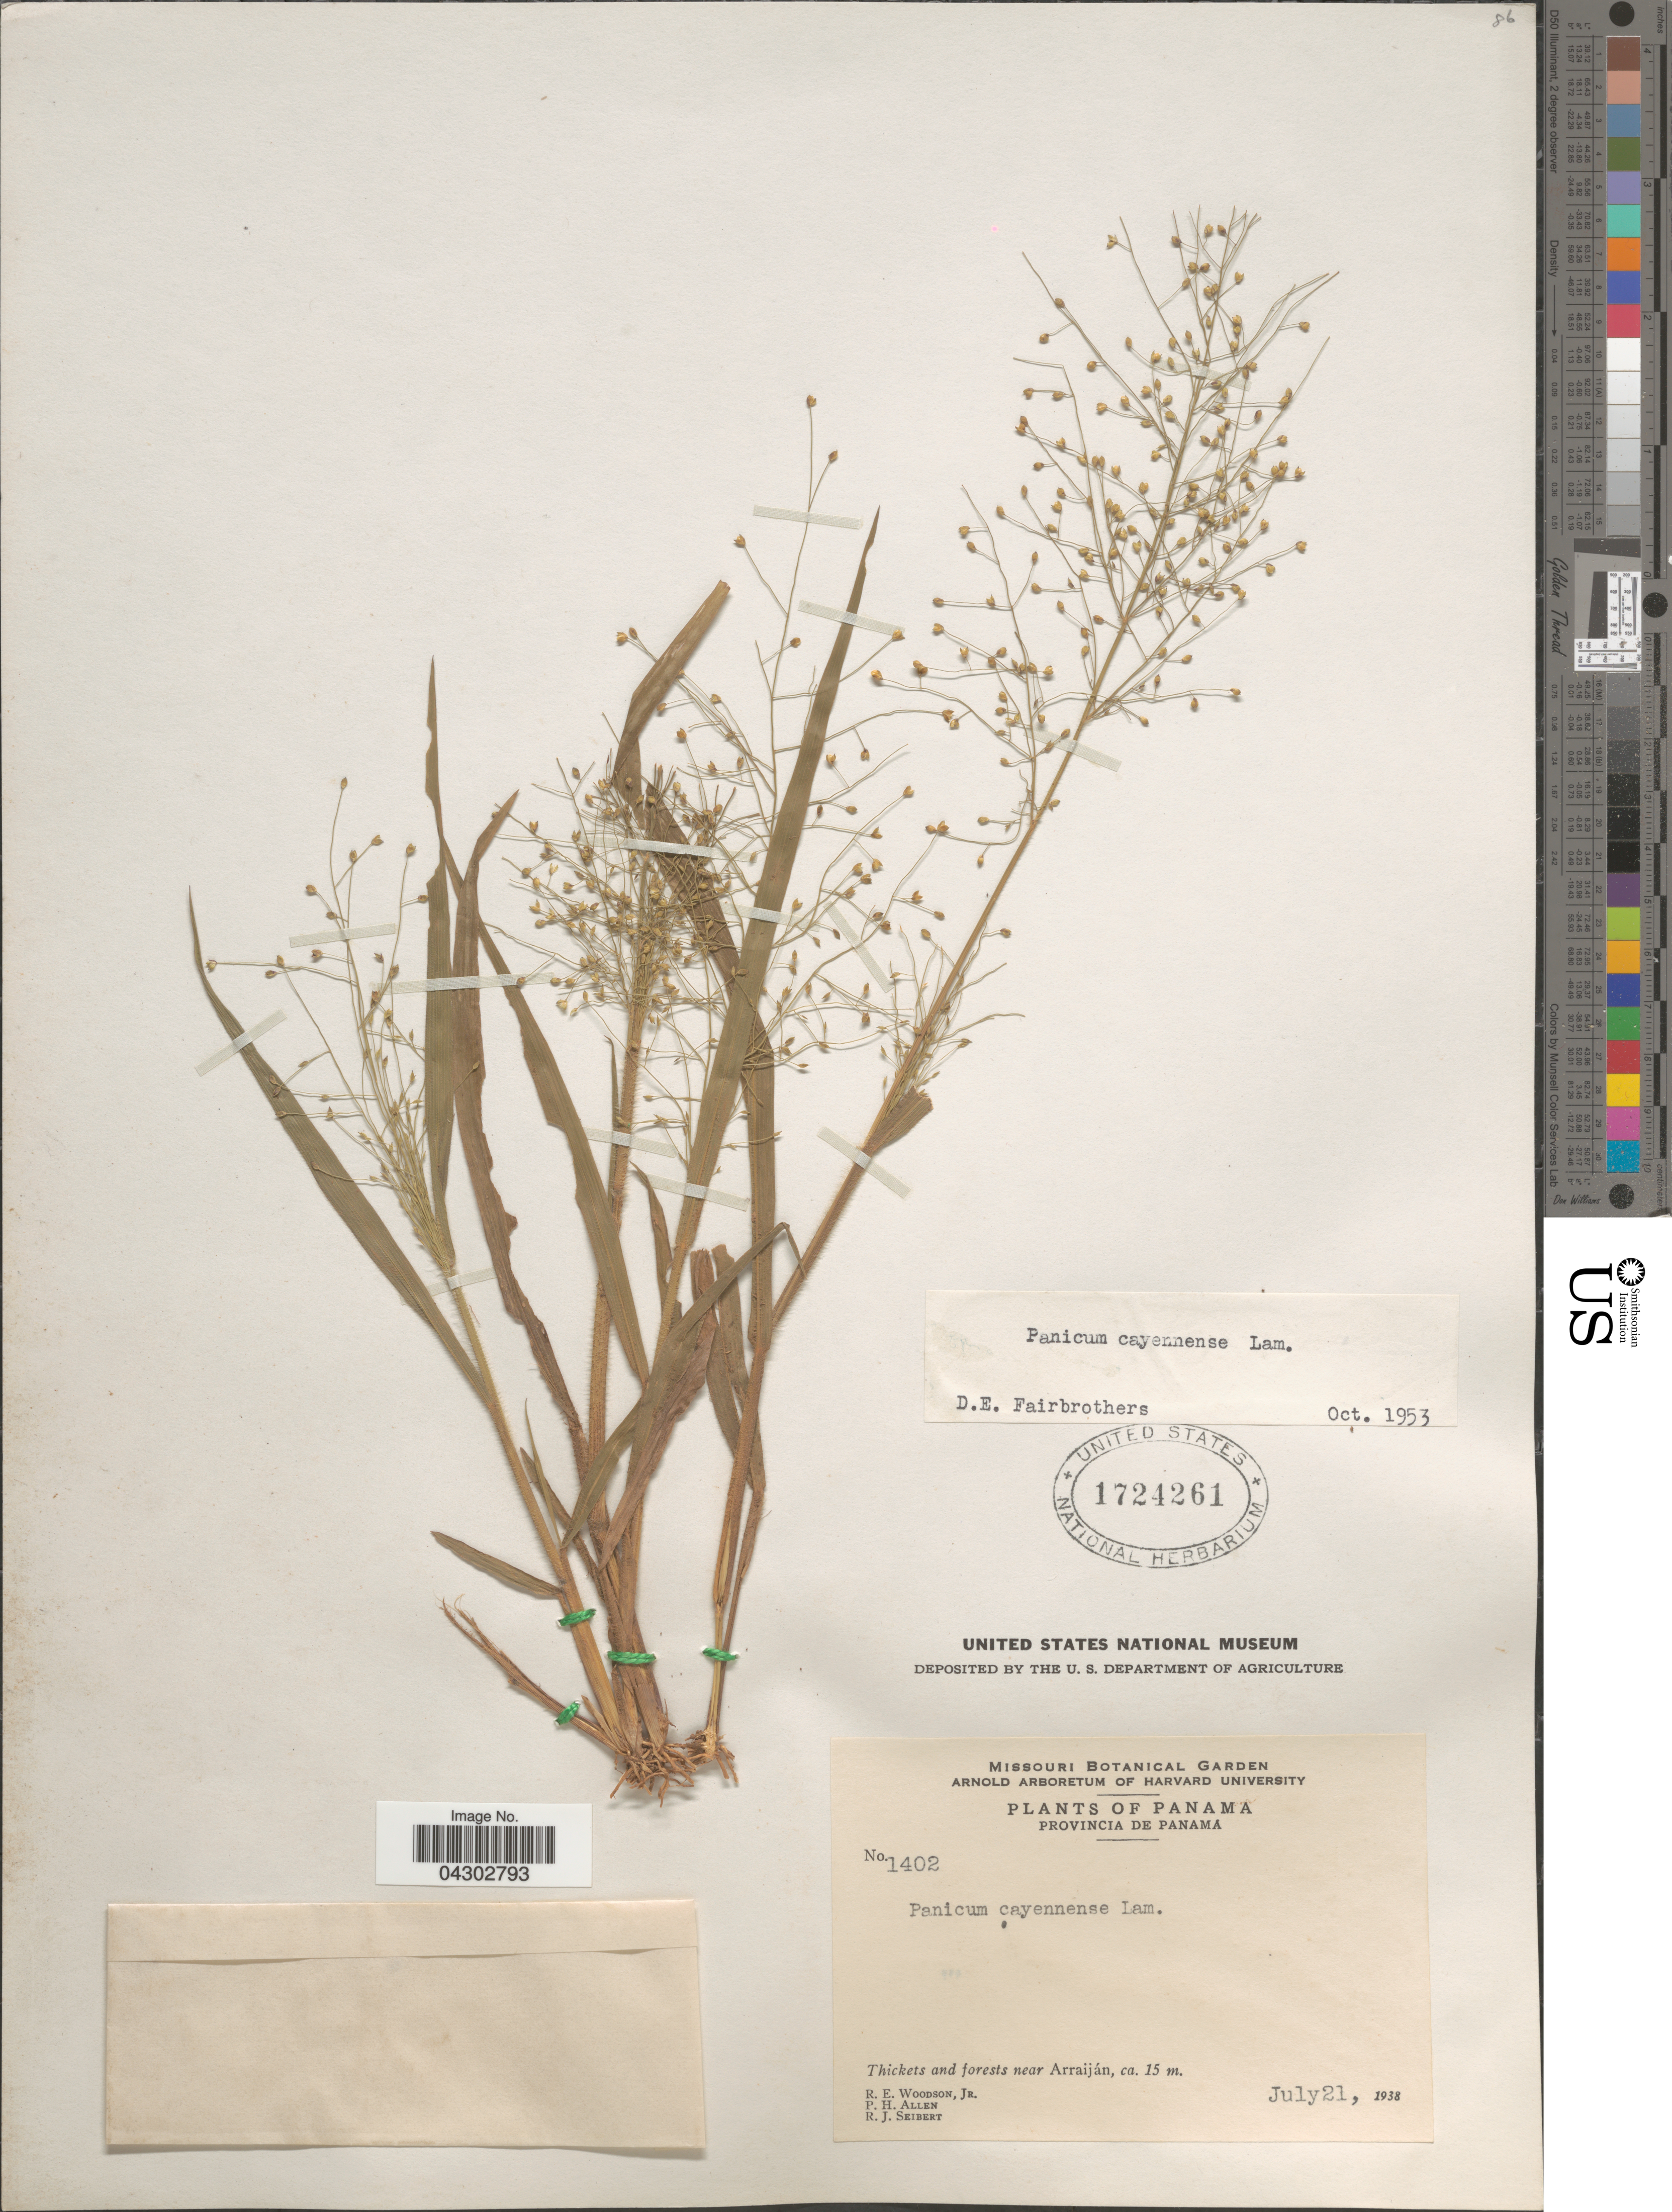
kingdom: Plantae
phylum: Tracheophyta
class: Liliopsida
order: Poales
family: Poaceae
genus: Panicum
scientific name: Panicum cayennense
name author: Lam.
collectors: R. E. Woodson, P. H. Allen & R. J. Seibert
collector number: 1402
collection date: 1938-07-21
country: Panama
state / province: Panamá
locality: Thickets and forests near Arraiján.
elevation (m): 15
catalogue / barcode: US 1724261